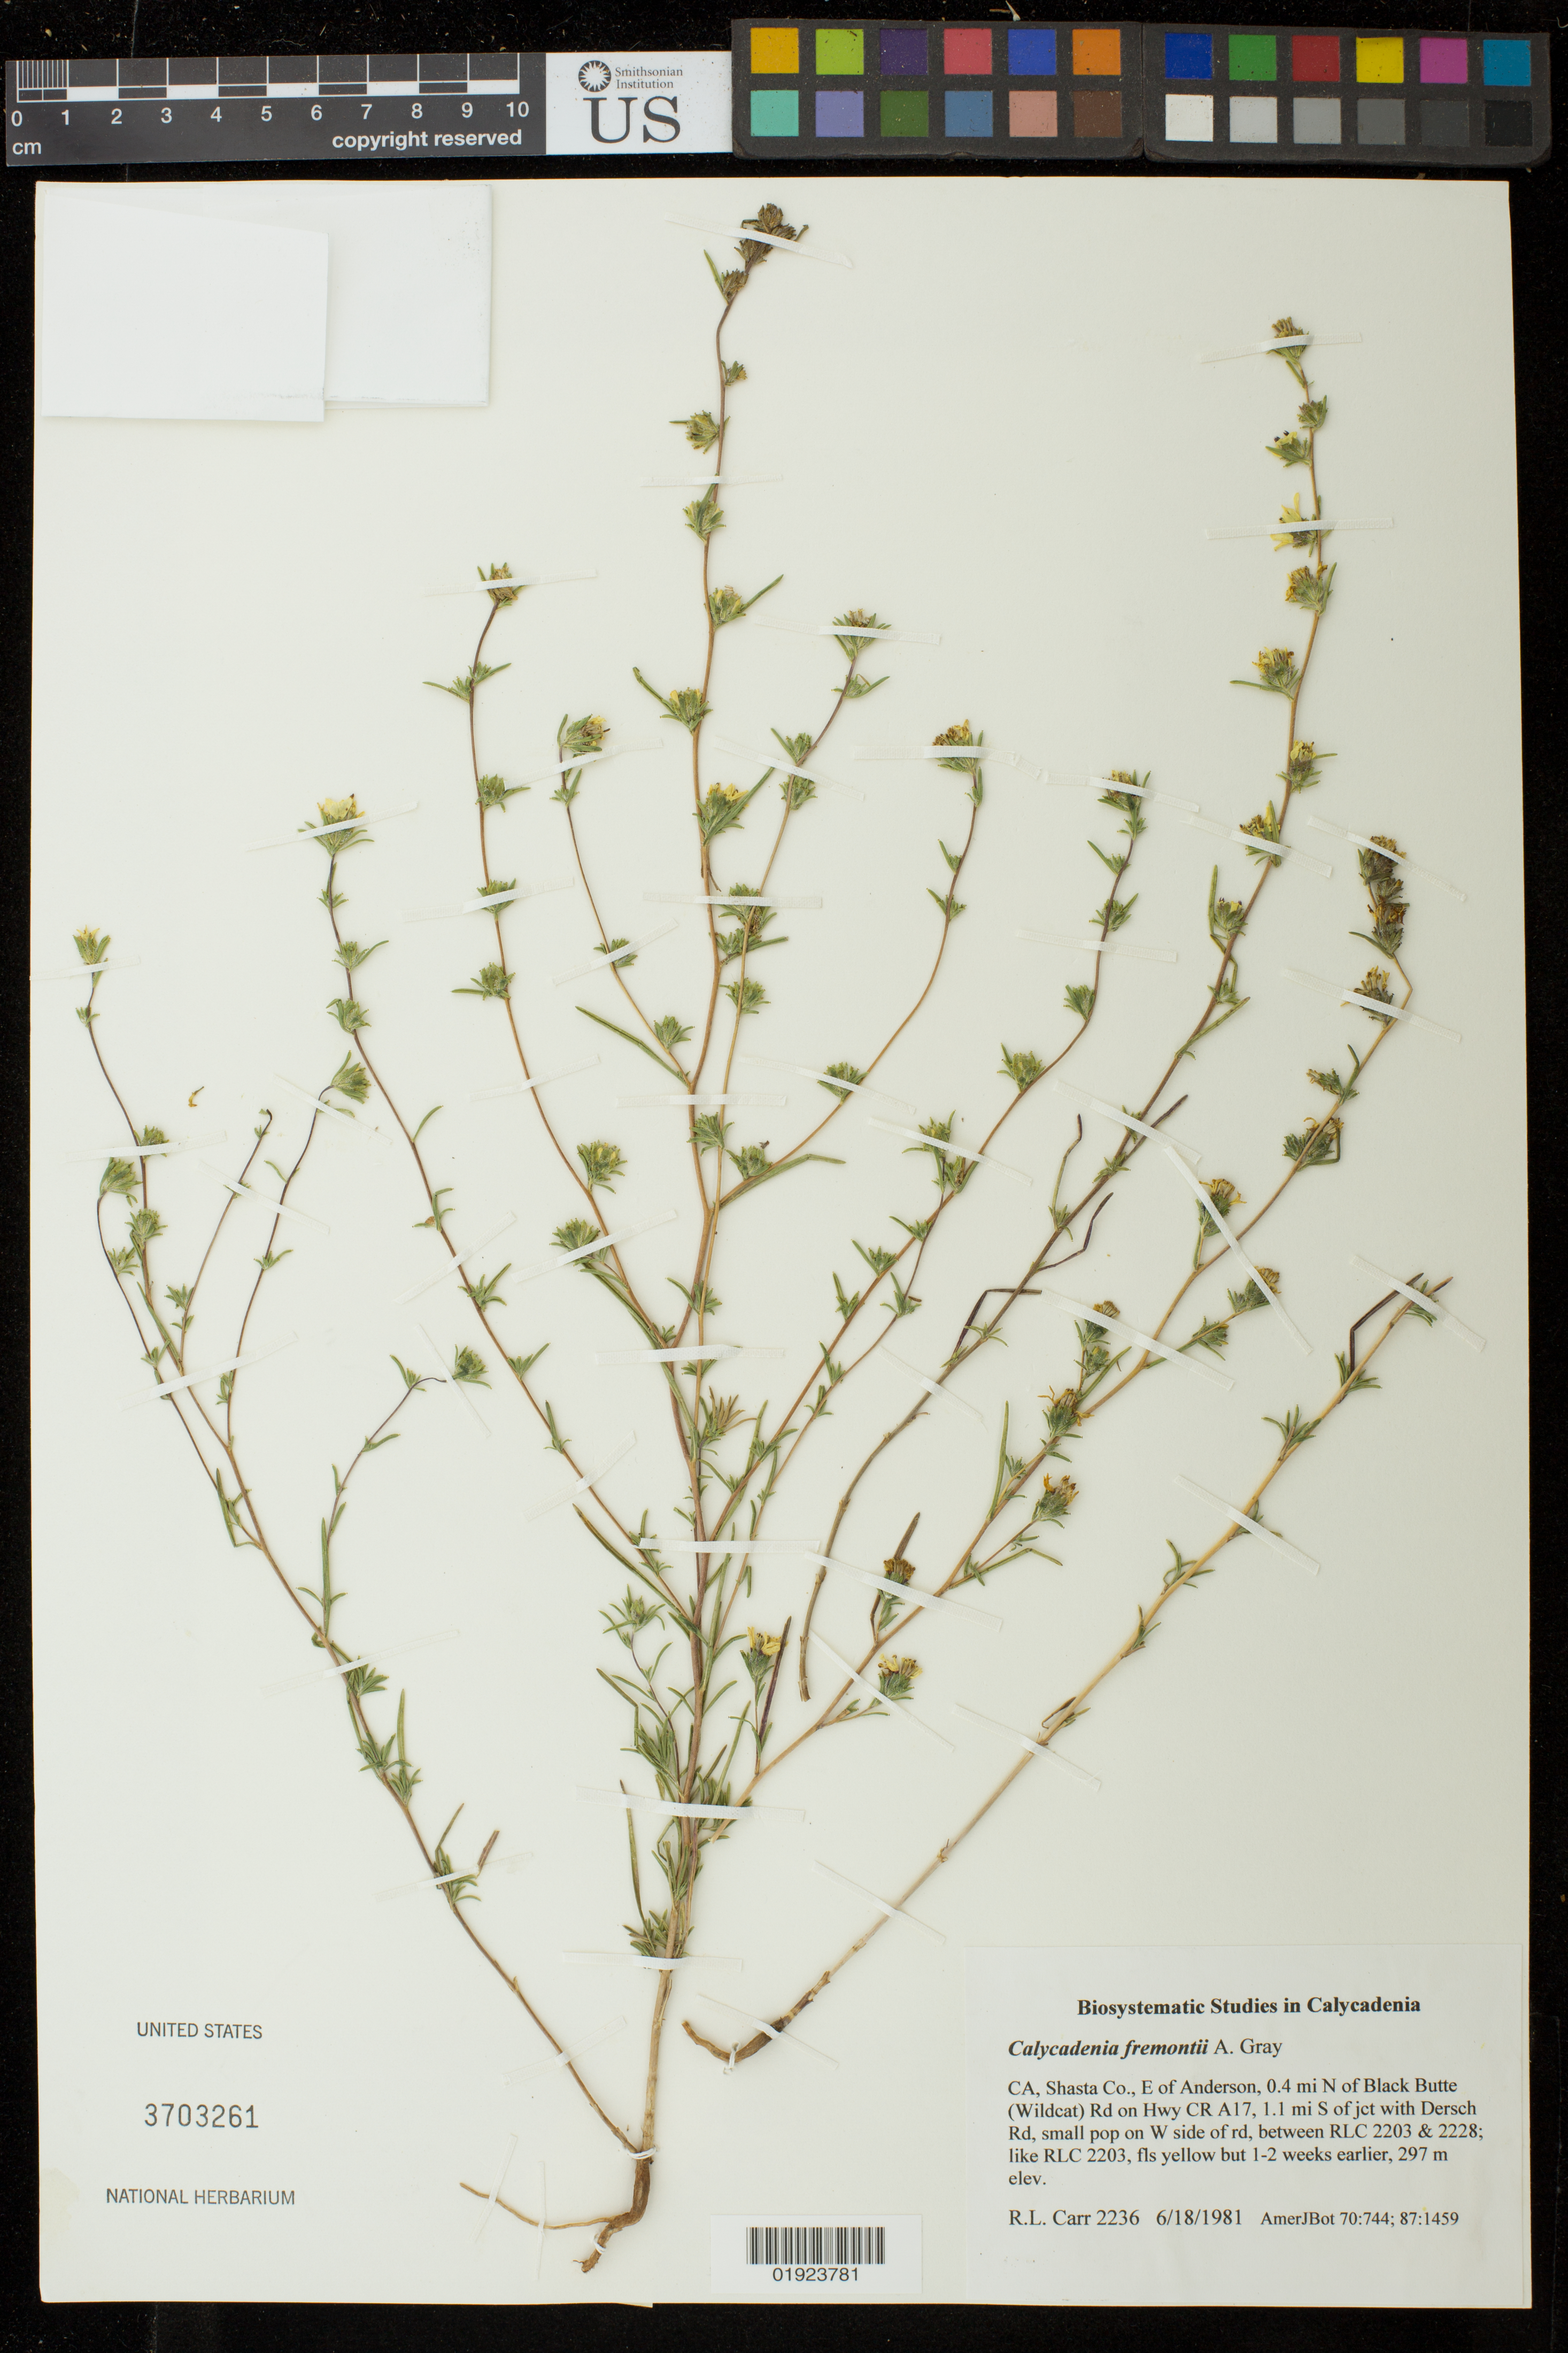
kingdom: Plantae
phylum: Tracheophyta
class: Magnoliopsida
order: Asterales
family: Asteraceae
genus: Calycadenia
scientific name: Calycadenia fremontii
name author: A. Gray in Emory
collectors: R. Carr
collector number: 2236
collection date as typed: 6/18/1981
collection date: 1981-06-18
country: United States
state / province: California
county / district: Shasta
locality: E of Anderson, 0.4 mi N of Black Butte (Wildcat) Rd on Hwy CR A17, 1.1 mi S of jct with Dersch Rd, on W side of rd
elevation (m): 297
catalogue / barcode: US 3703261